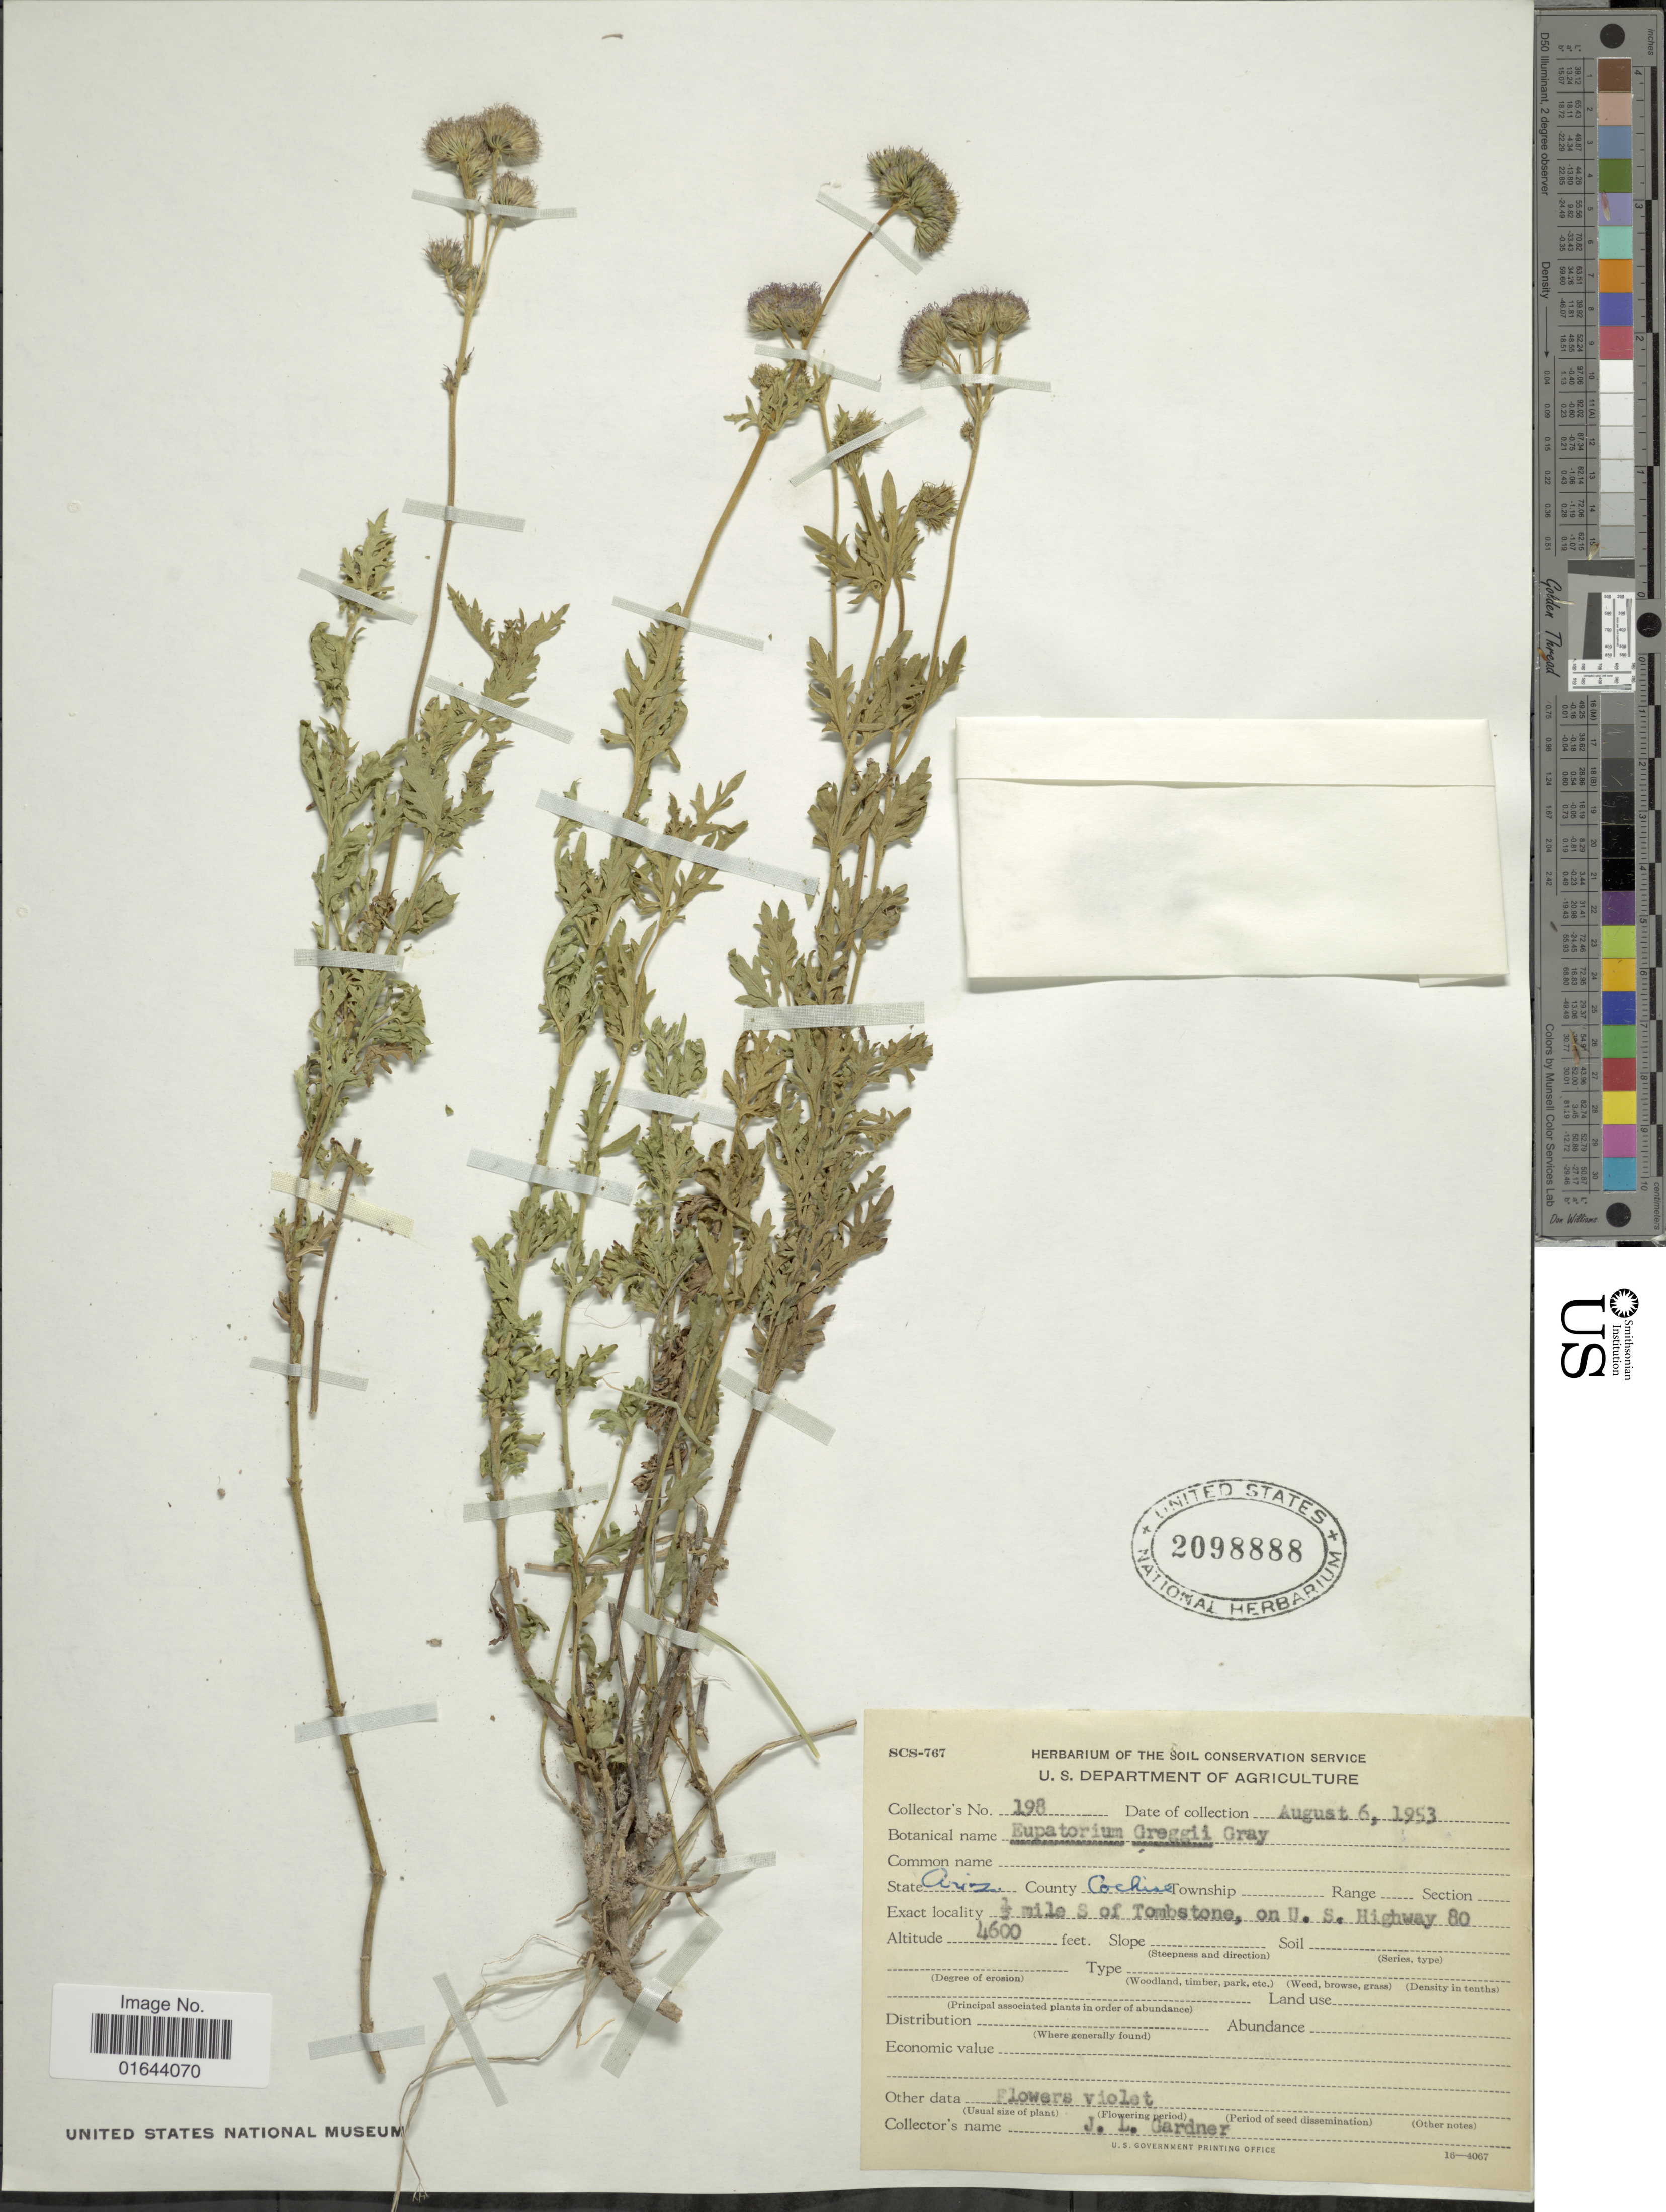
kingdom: Plantae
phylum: Tracheophyta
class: Magnoliopsida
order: Asterales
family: Asteraceae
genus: Conoclinium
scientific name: Conoclinium greggii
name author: (A. Gray) Small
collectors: J. L. Gardner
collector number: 198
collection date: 1953-08-06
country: United States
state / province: Arizona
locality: Sate Ariz. County Cochise. ½ mile S of Tombstone, on U.S. Highway 80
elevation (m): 1402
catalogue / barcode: US 2098888